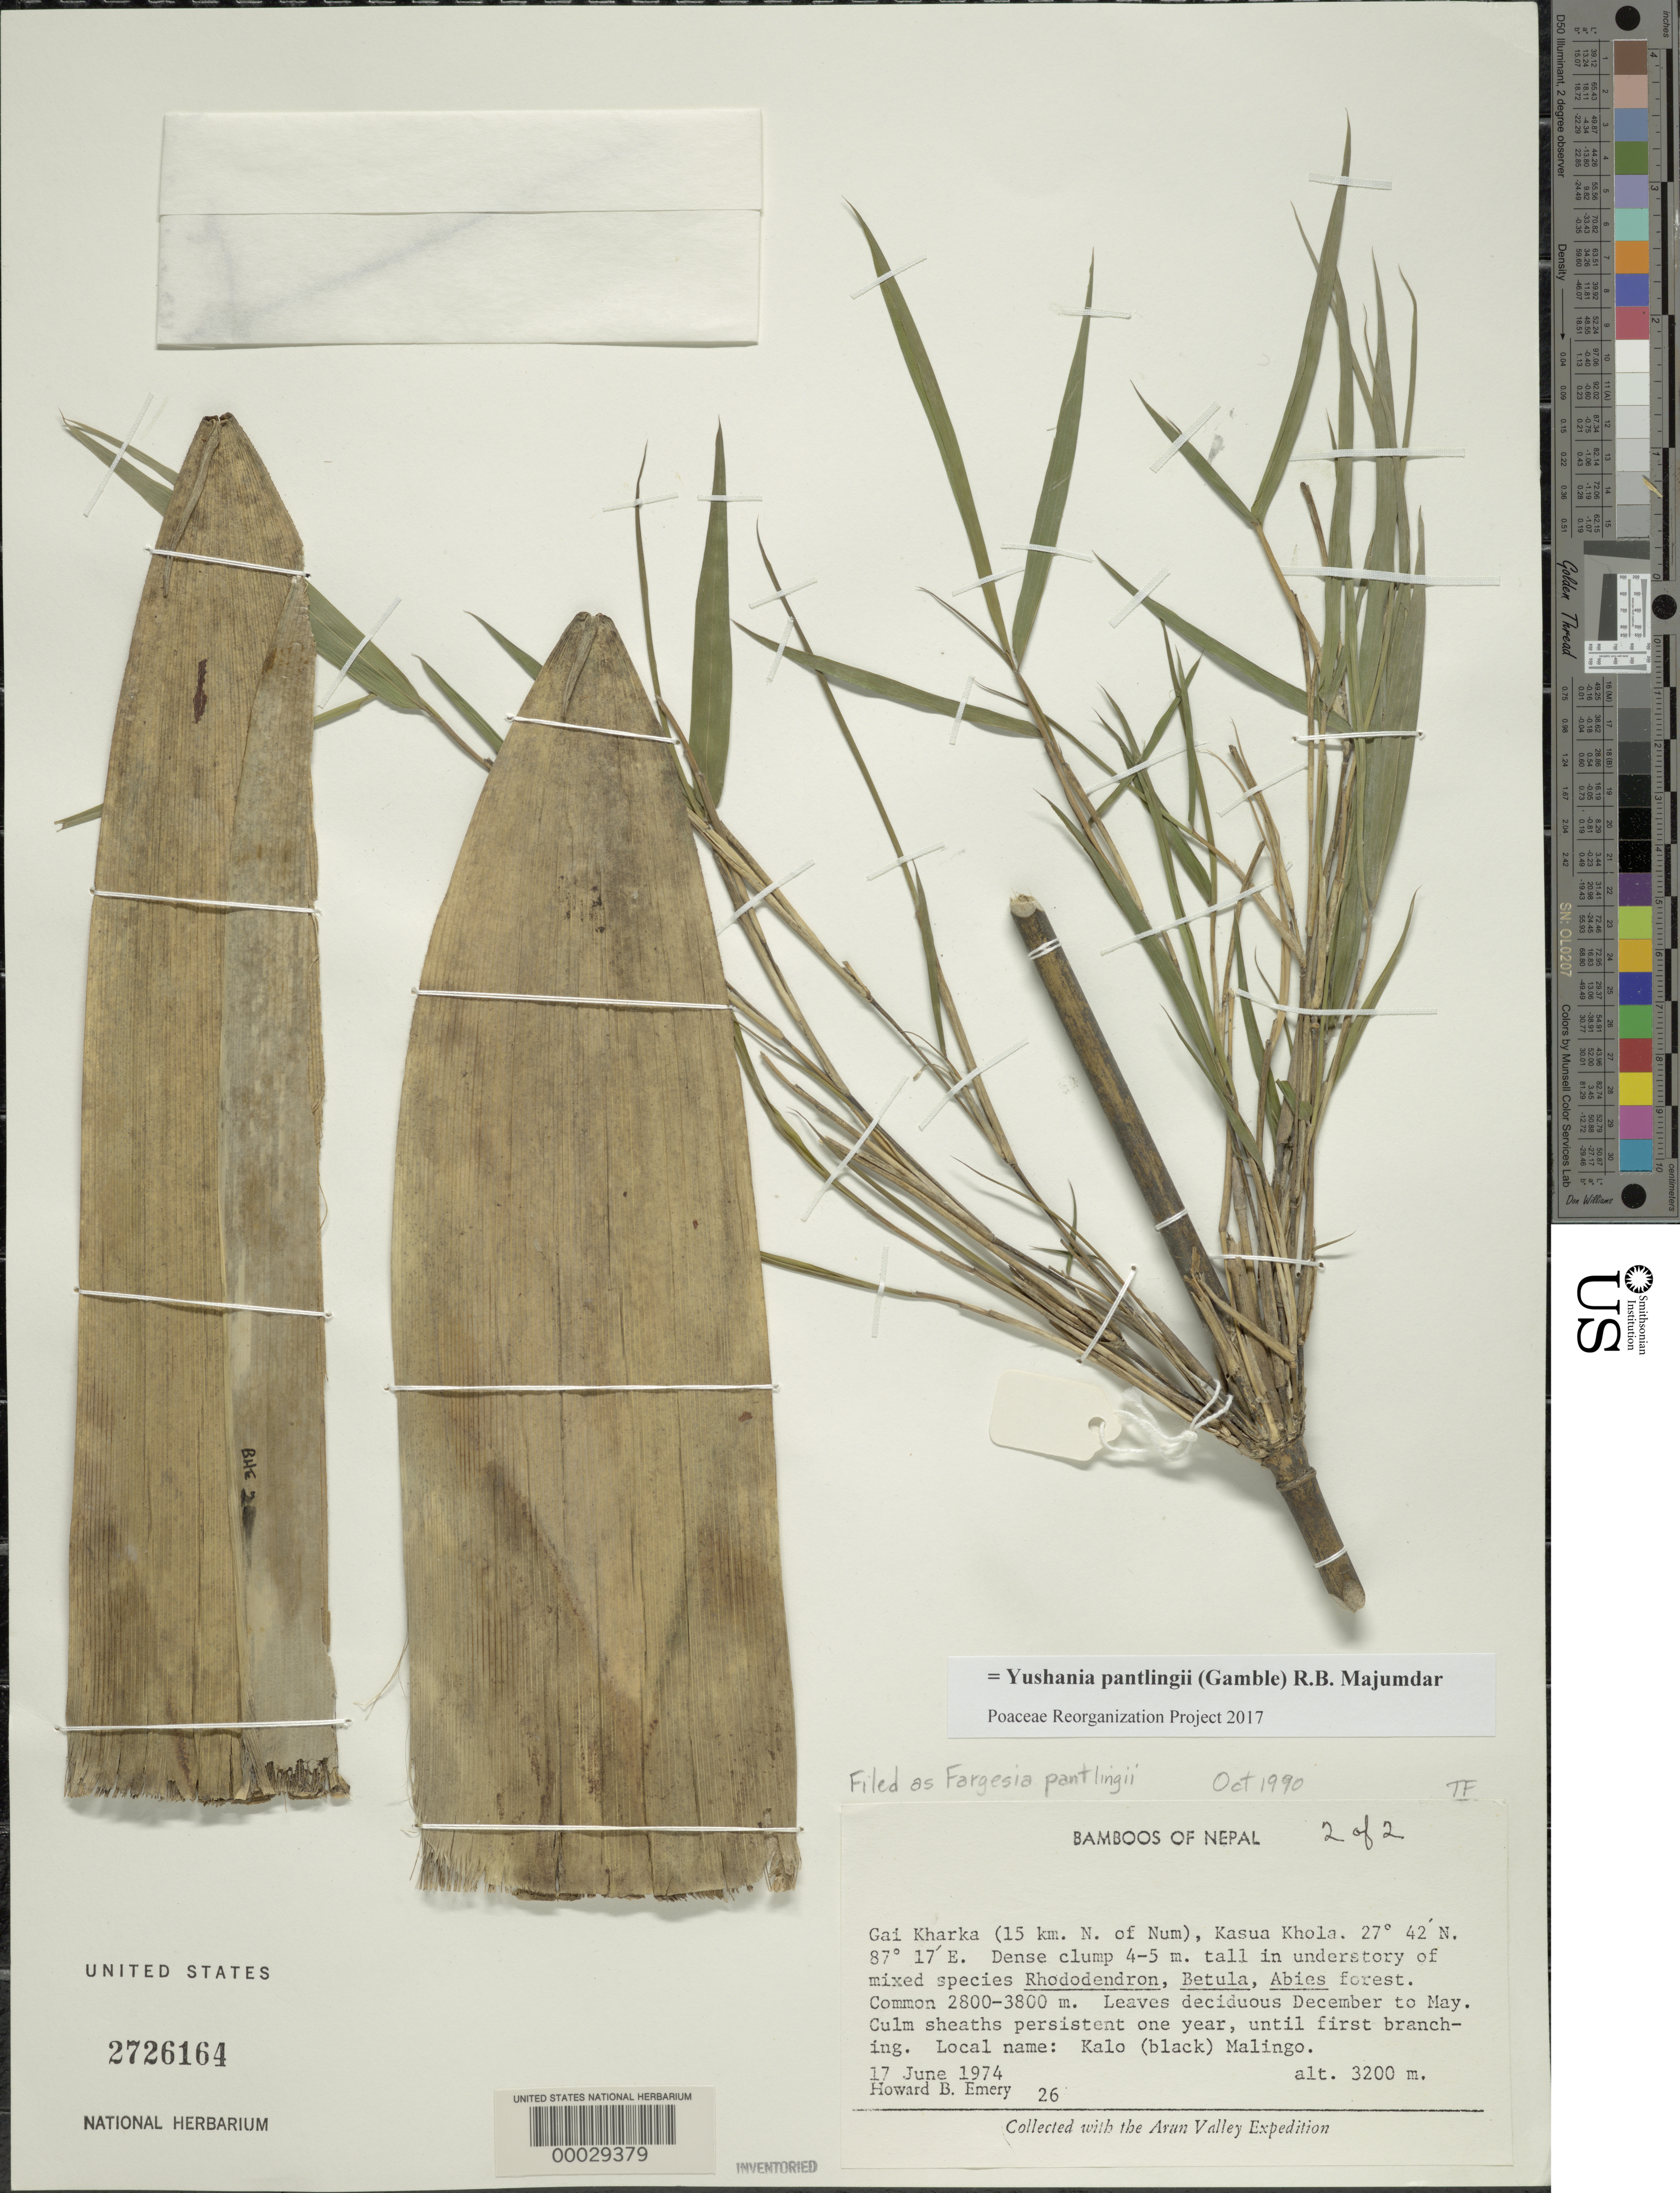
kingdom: Plantae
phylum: Tracheophyta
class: Liliopsida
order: Poales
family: Poaceae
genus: Yushania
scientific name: Yushania pantlingii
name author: (Gamble) R.B. Majumdar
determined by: Poaceae Reorganization Project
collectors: H. B. Emery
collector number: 26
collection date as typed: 17 Jun 1974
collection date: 1974-06-17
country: Nepal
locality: Kasua khola, gai kharka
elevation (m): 3200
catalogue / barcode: US 2726164